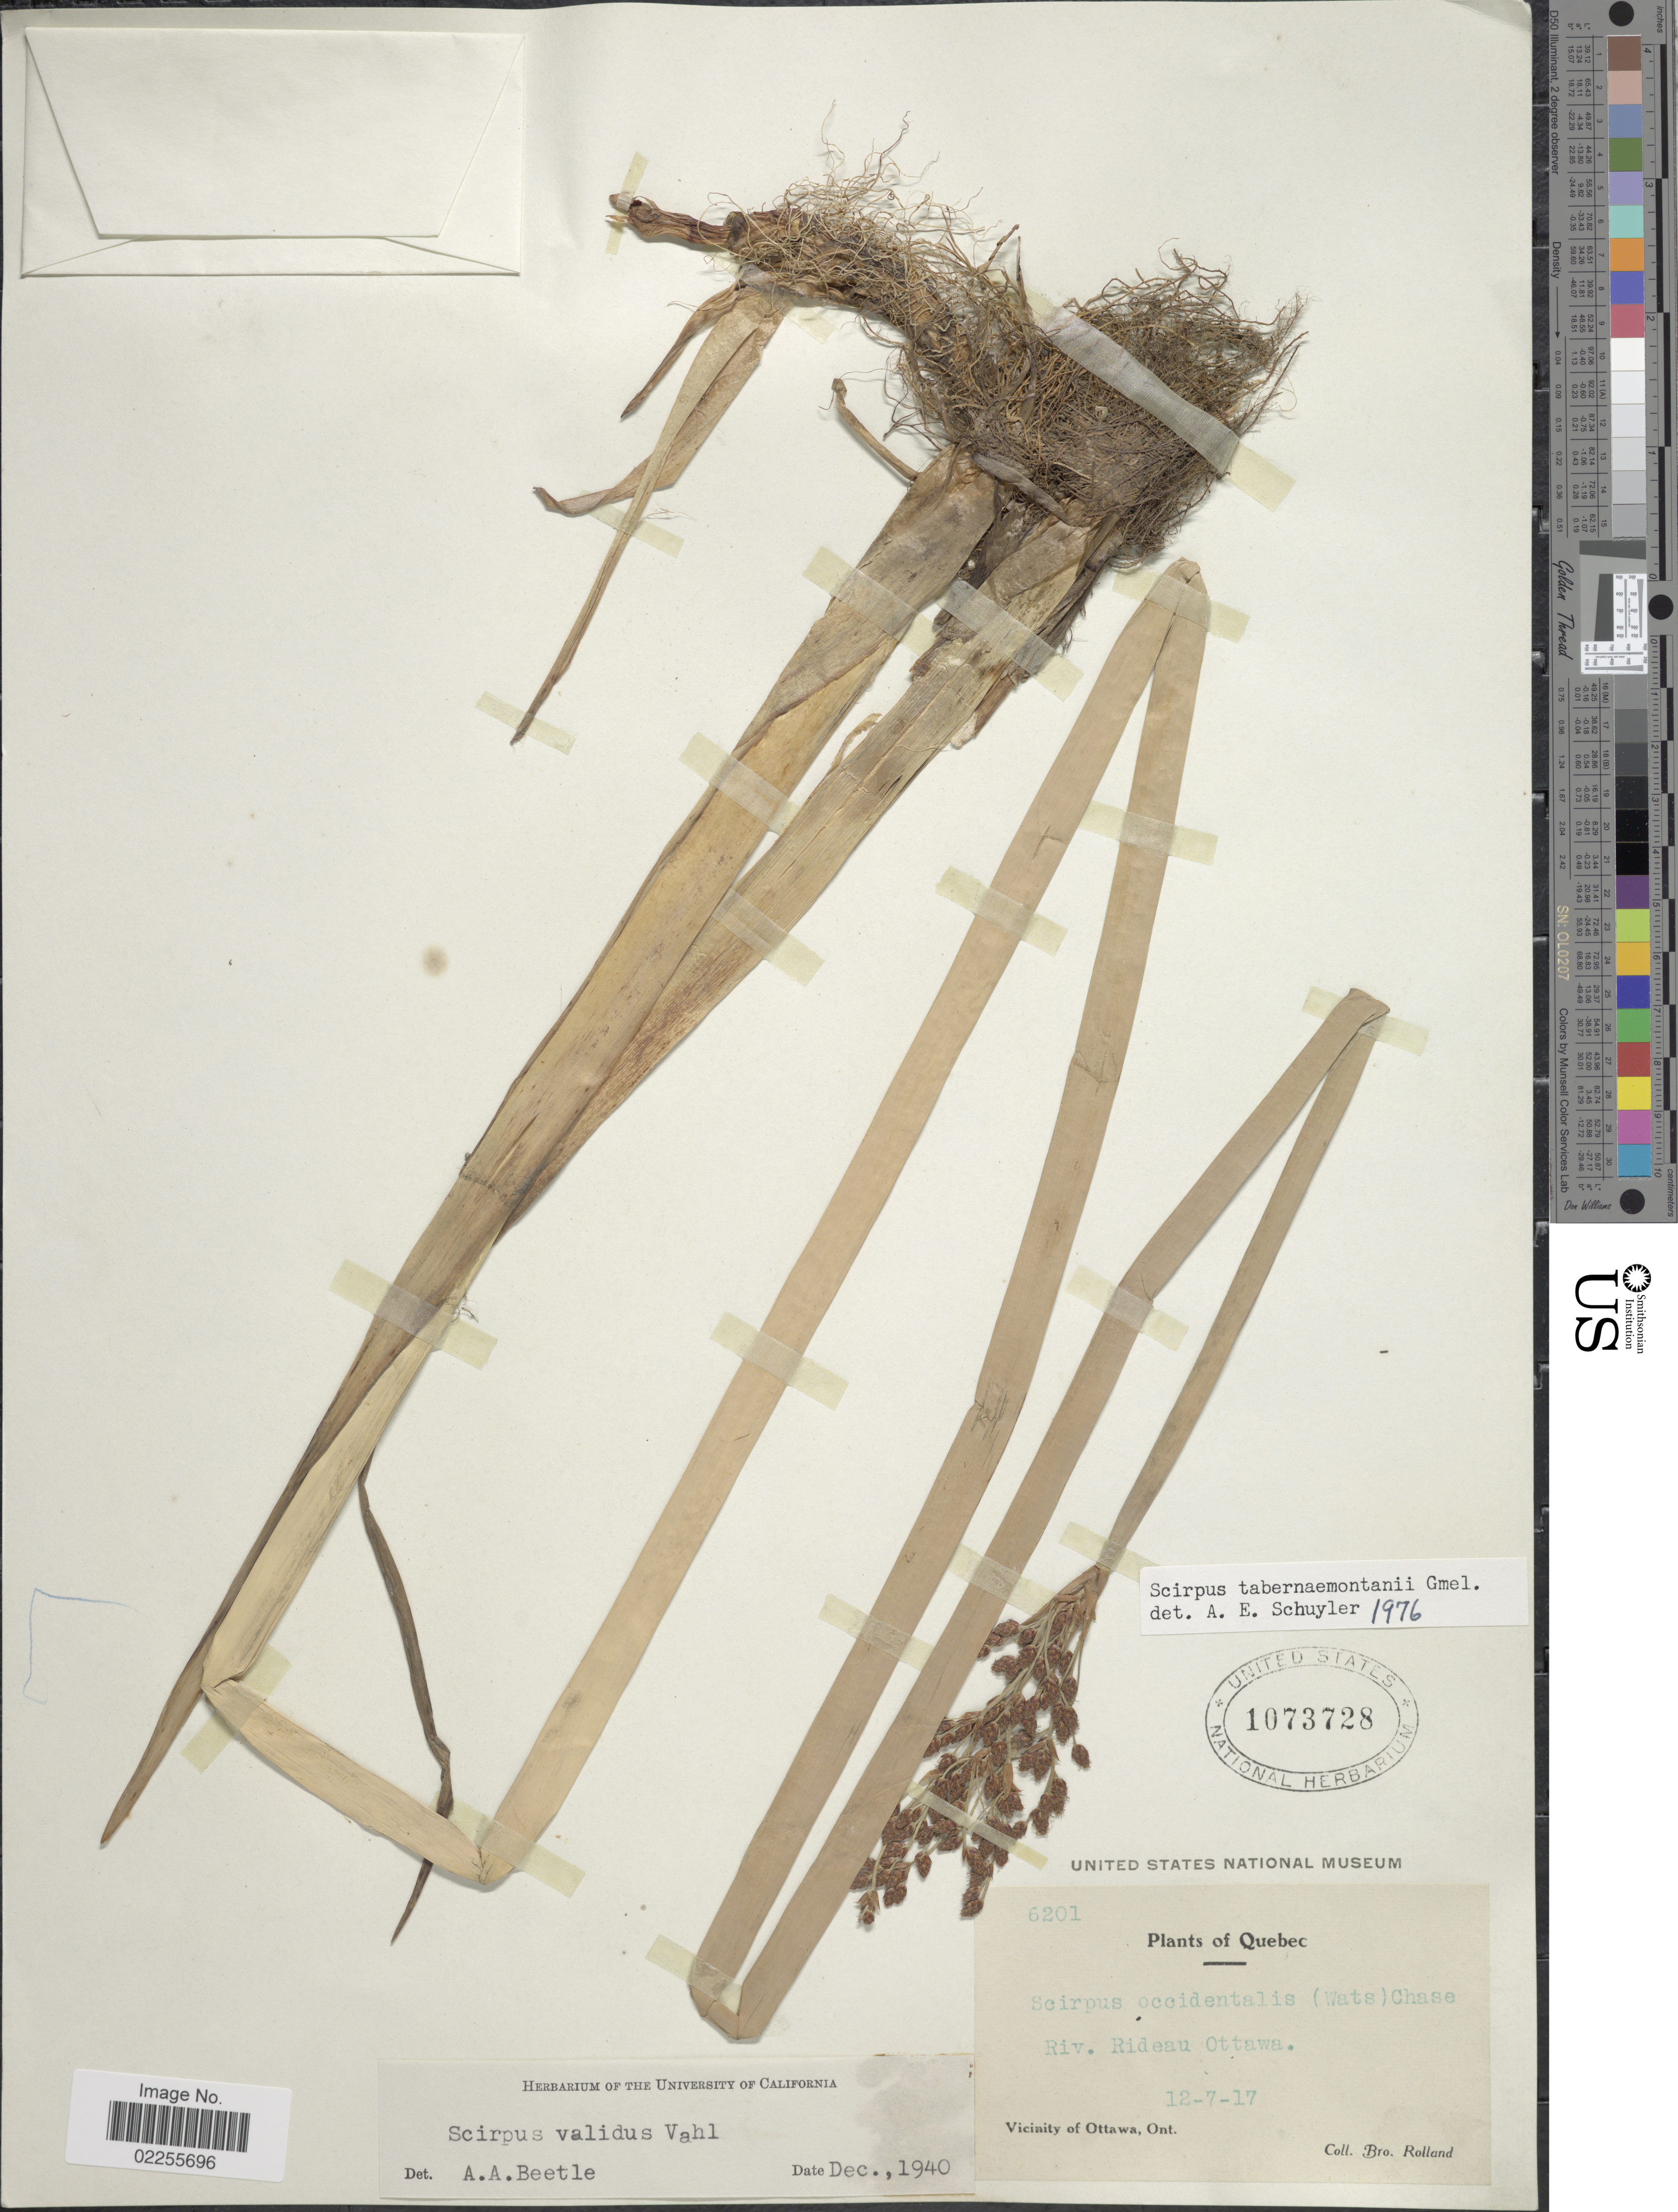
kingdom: Plantae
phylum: Tracheophyta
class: Liliopsida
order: Poales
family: Cyperaceae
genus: Schoenoplectus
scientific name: Schoenoplectus tabernaemontani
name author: (C.C. Gmel.) Palla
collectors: B. Rolland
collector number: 201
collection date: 1917-07-12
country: Canada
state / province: Ontario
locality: Riv. Rideau Ottawa, Vicinity of Ottawa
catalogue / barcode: US 1073728